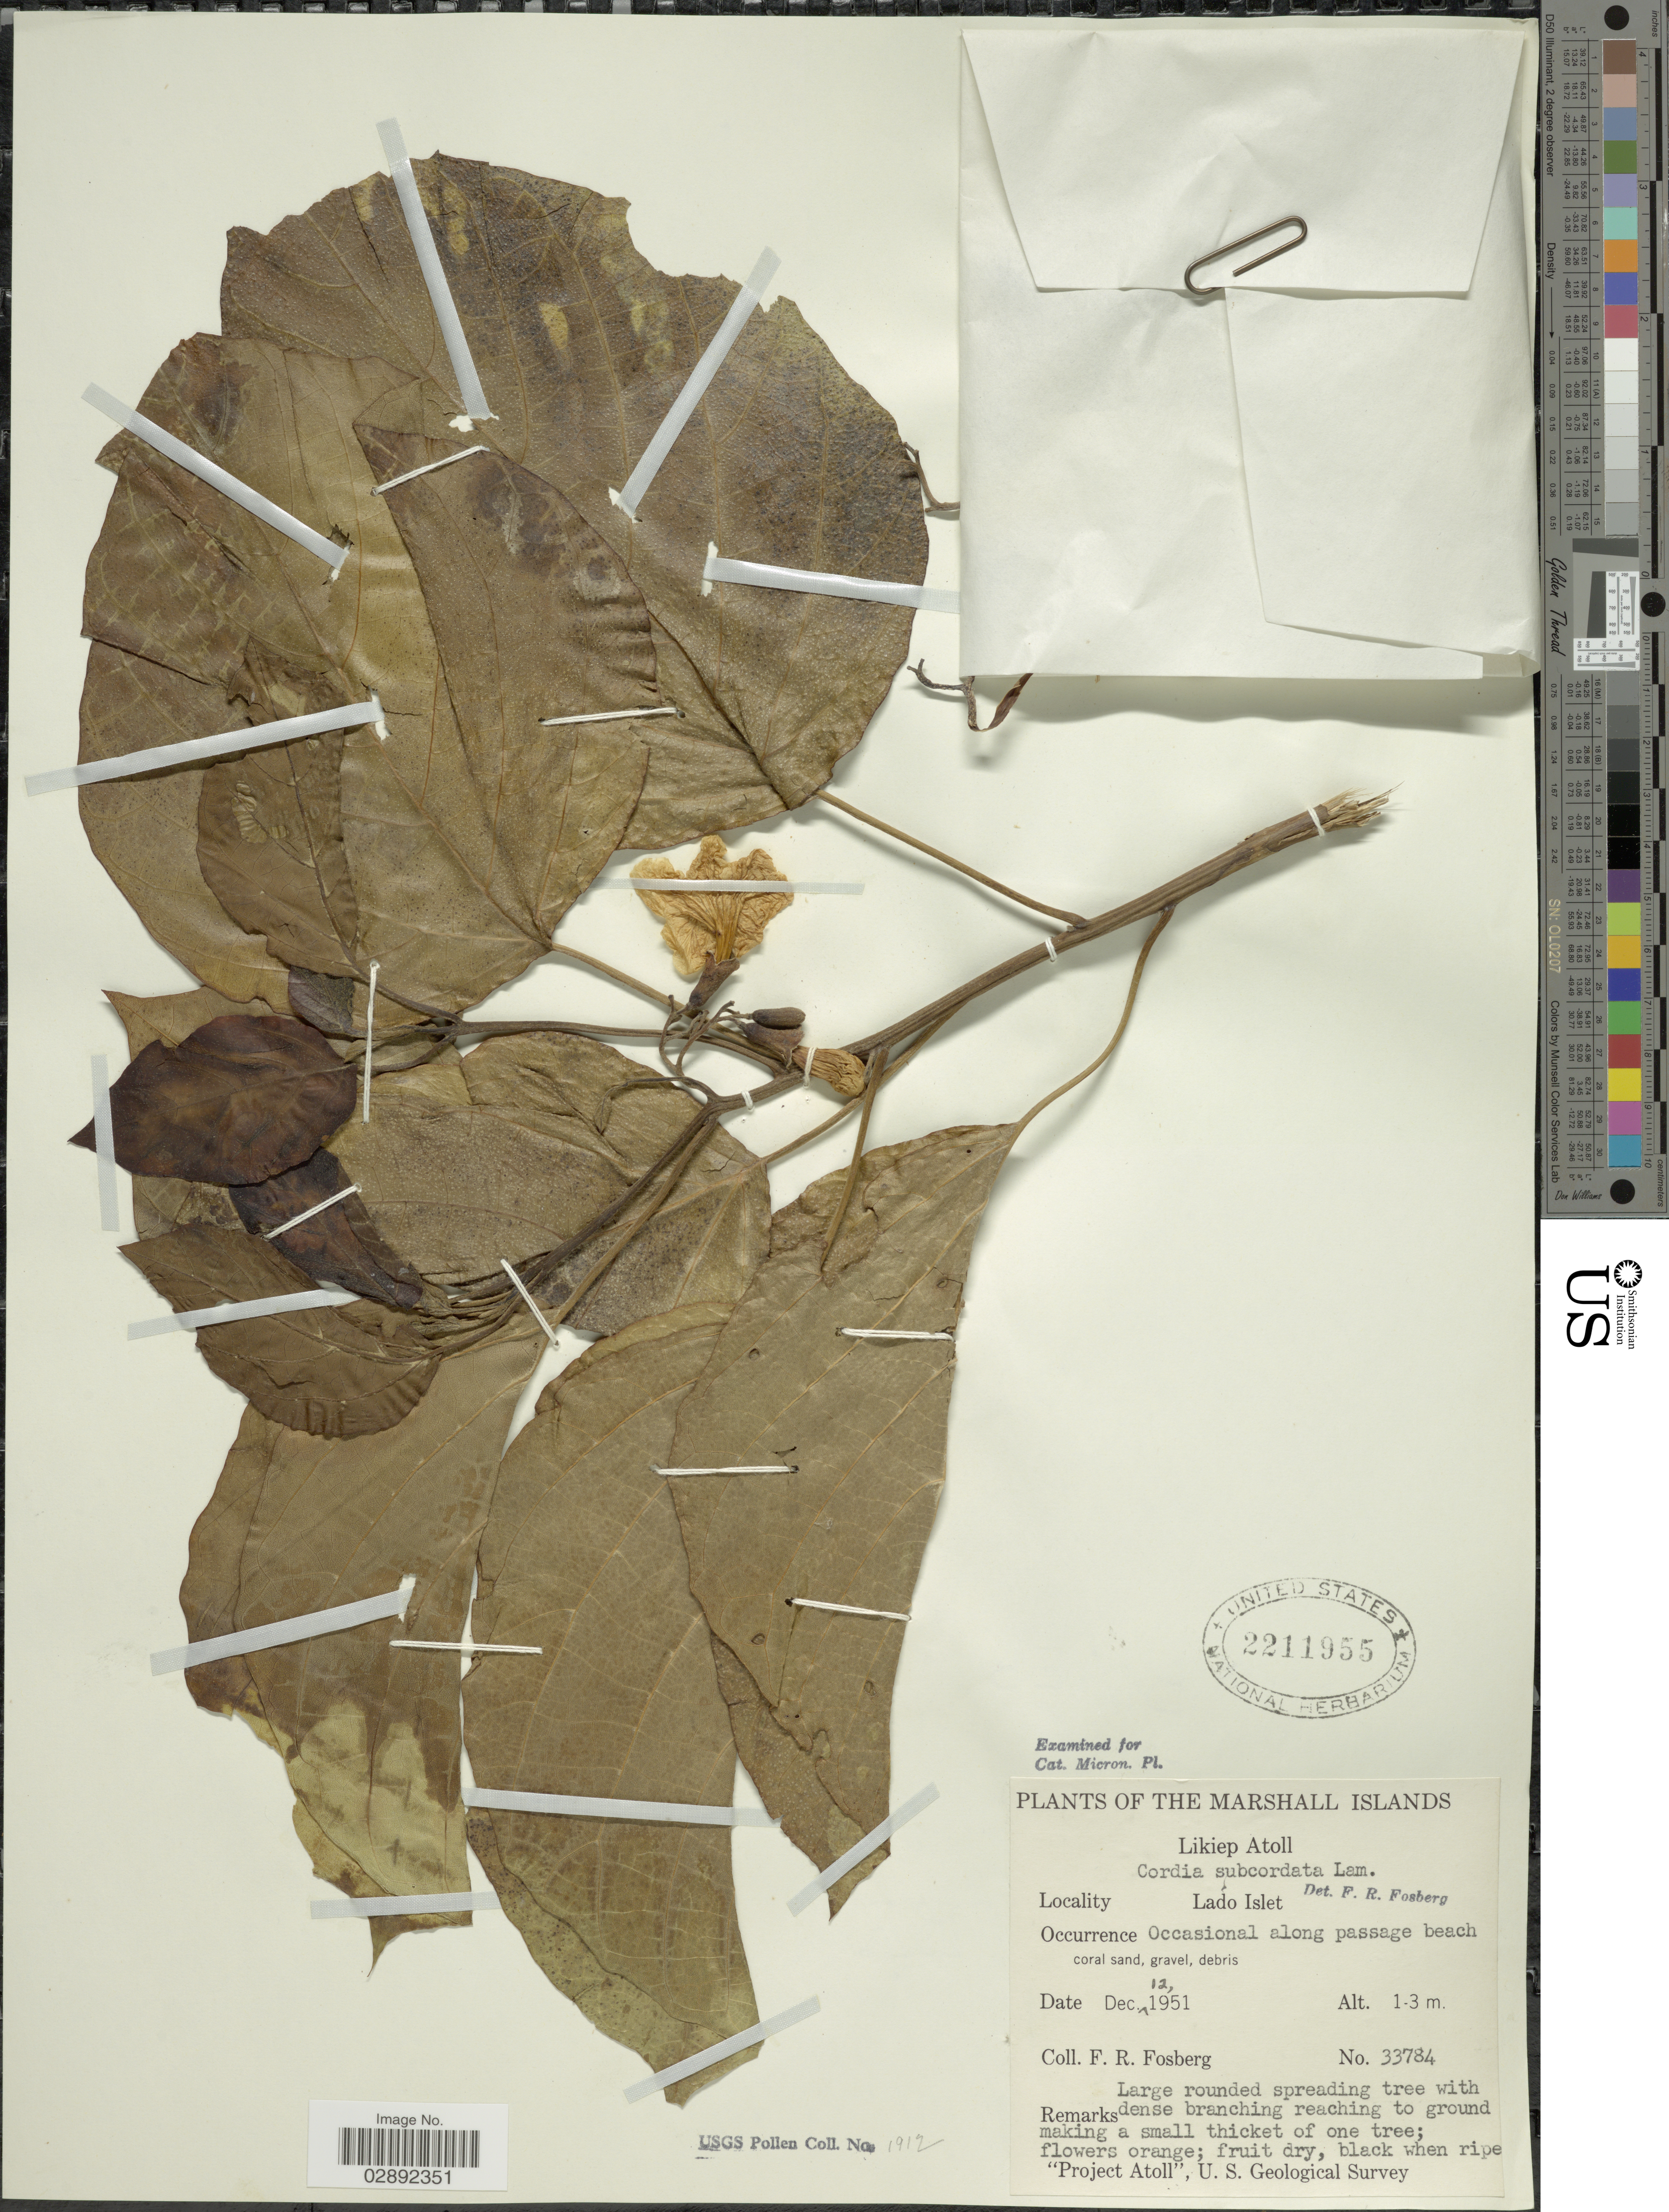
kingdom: Plantae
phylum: Tracheophyta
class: Magnoliopsida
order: Boraginales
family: Cordiaceae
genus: Cordia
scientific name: Cordia subcordata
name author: Lam.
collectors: F. R. Fosberg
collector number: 33784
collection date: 1951-12-12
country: Marshall Islands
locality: Likiep Atoll. Lado Islet.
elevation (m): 1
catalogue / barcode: US 2211955